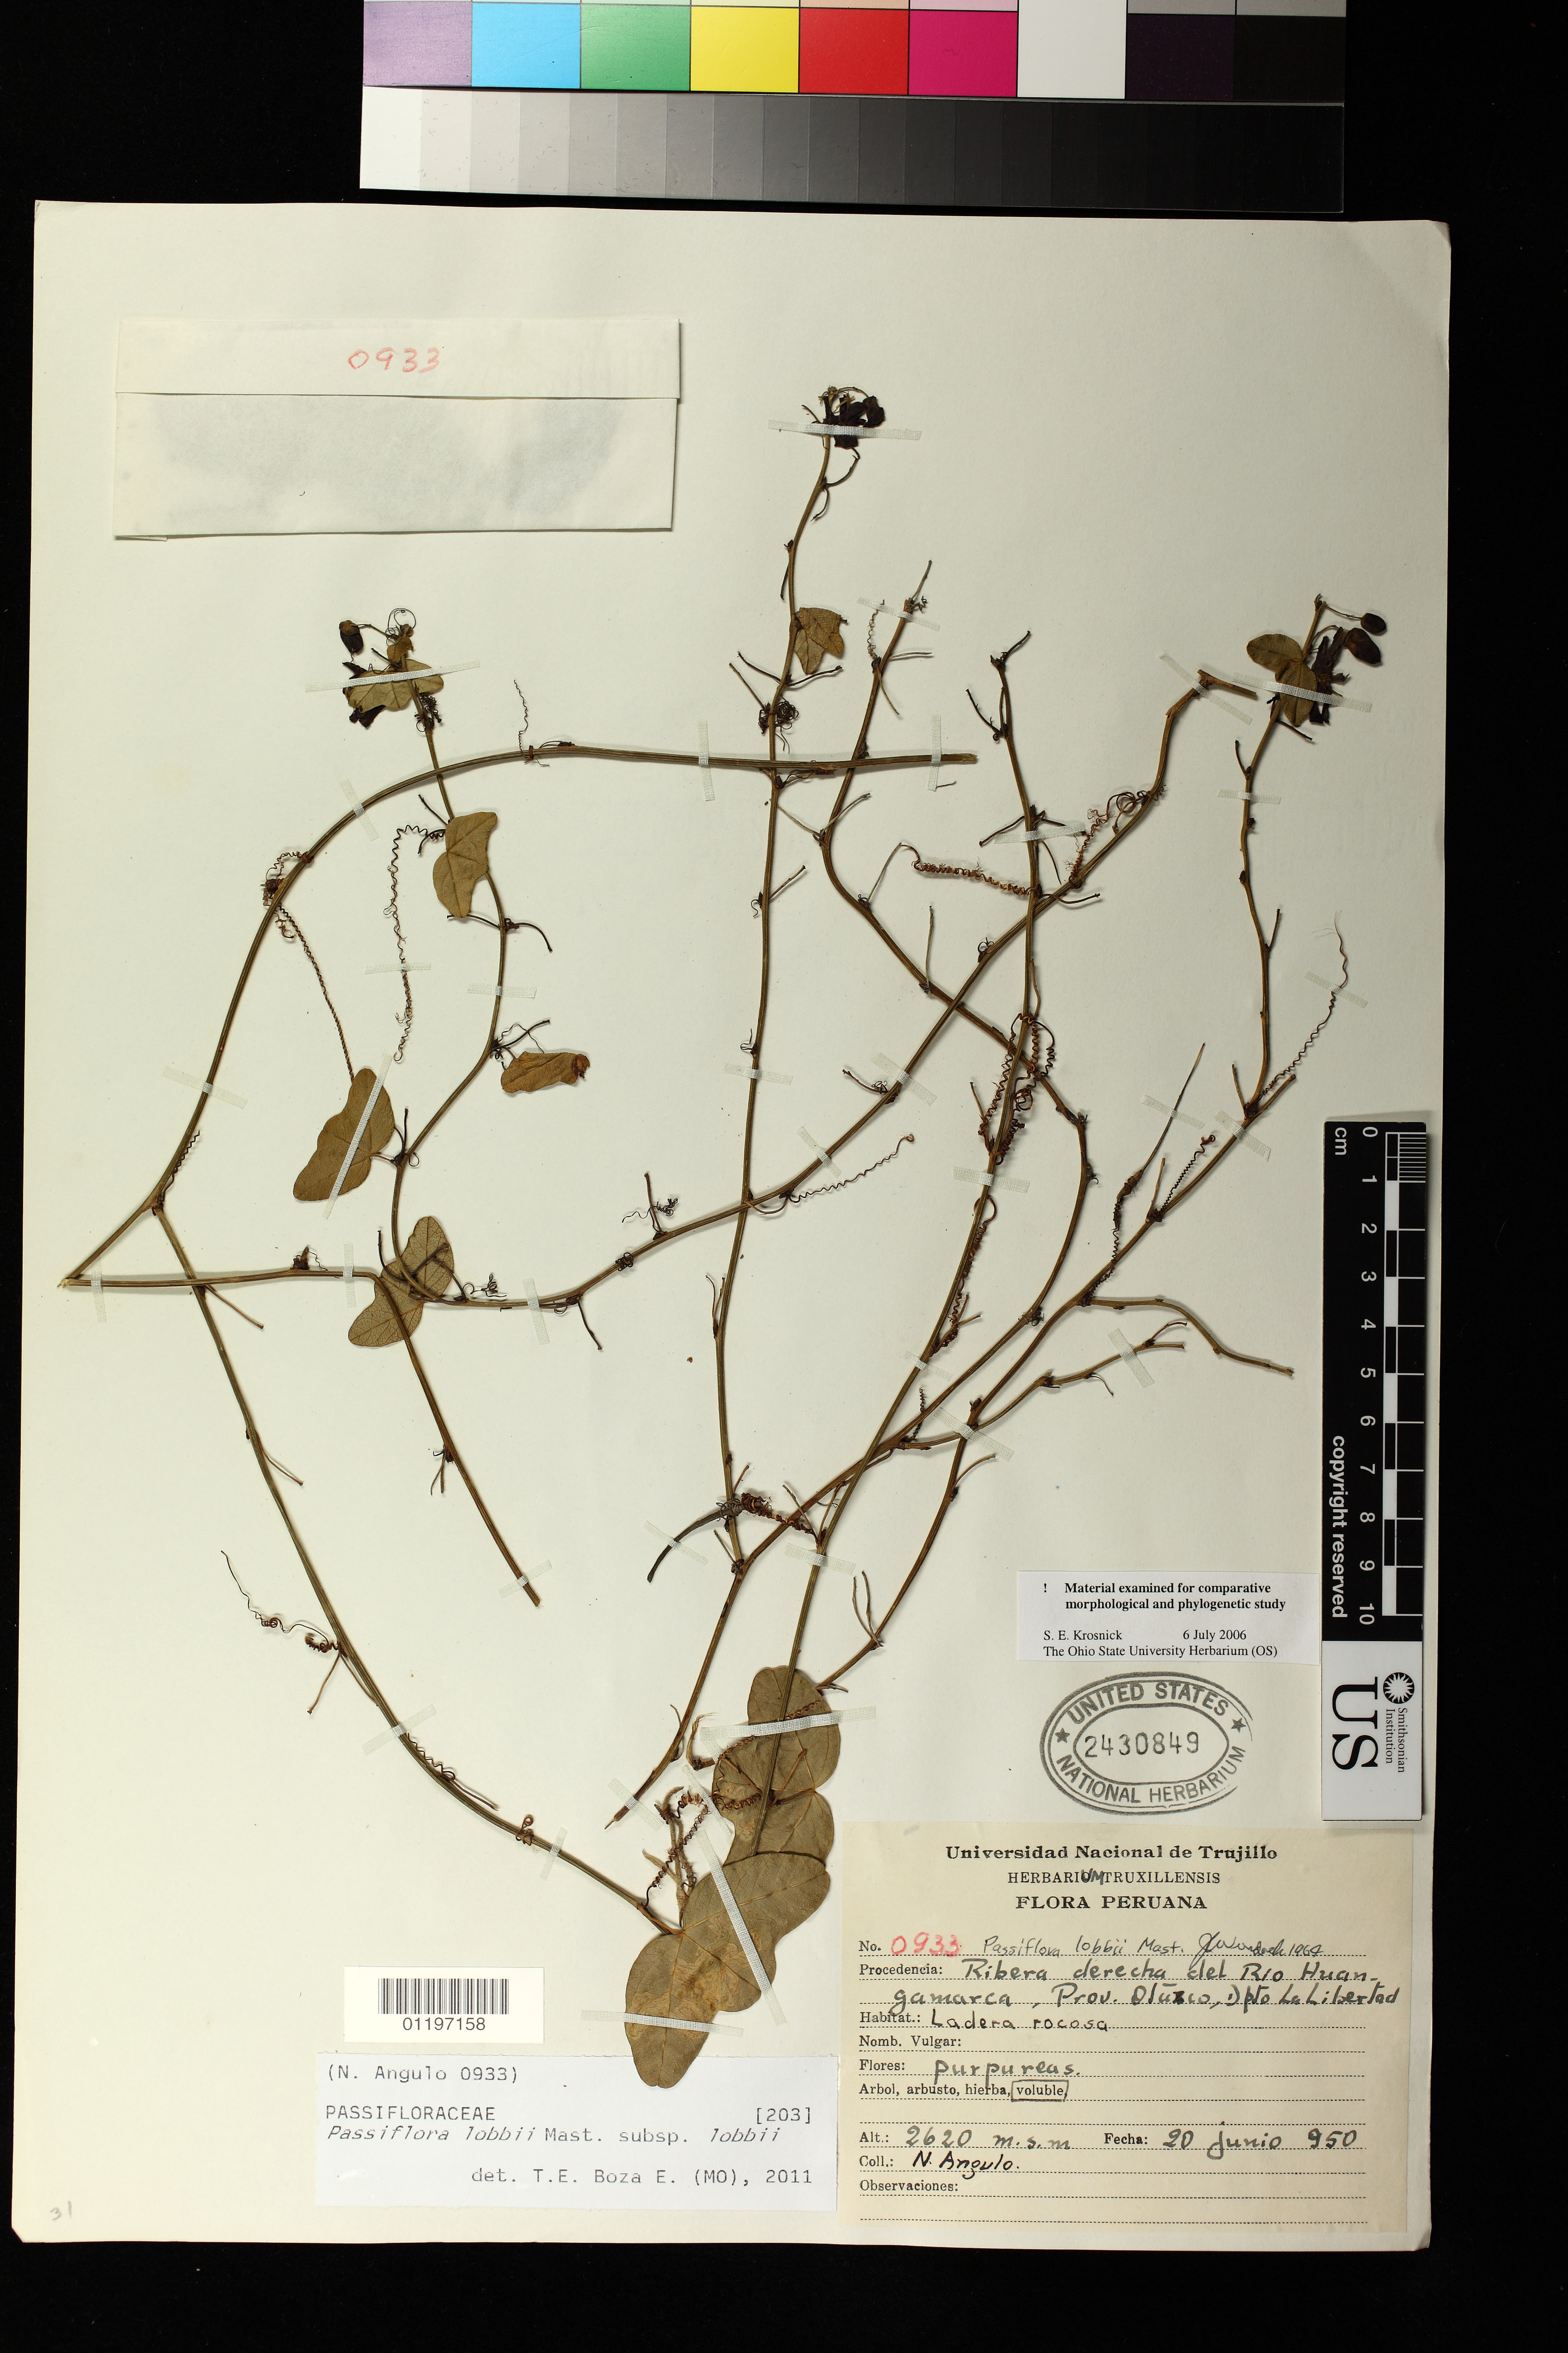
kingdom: Plantae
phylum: Tracheophyta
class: Magnoliopsida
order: Malpighiales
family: Passifloraceae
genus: Passiflora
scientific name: Passiflora lobbii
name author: Mast.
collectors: N. Angulo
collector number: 933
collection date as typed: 20 Jun 1950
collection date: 1950-06-20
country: Peru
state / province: La Libertad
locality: Ribera derecha del Rio Huangamarca, Prov. Otuxco, Dpto. La Libertad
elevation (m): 2620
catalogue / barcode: US 2430849